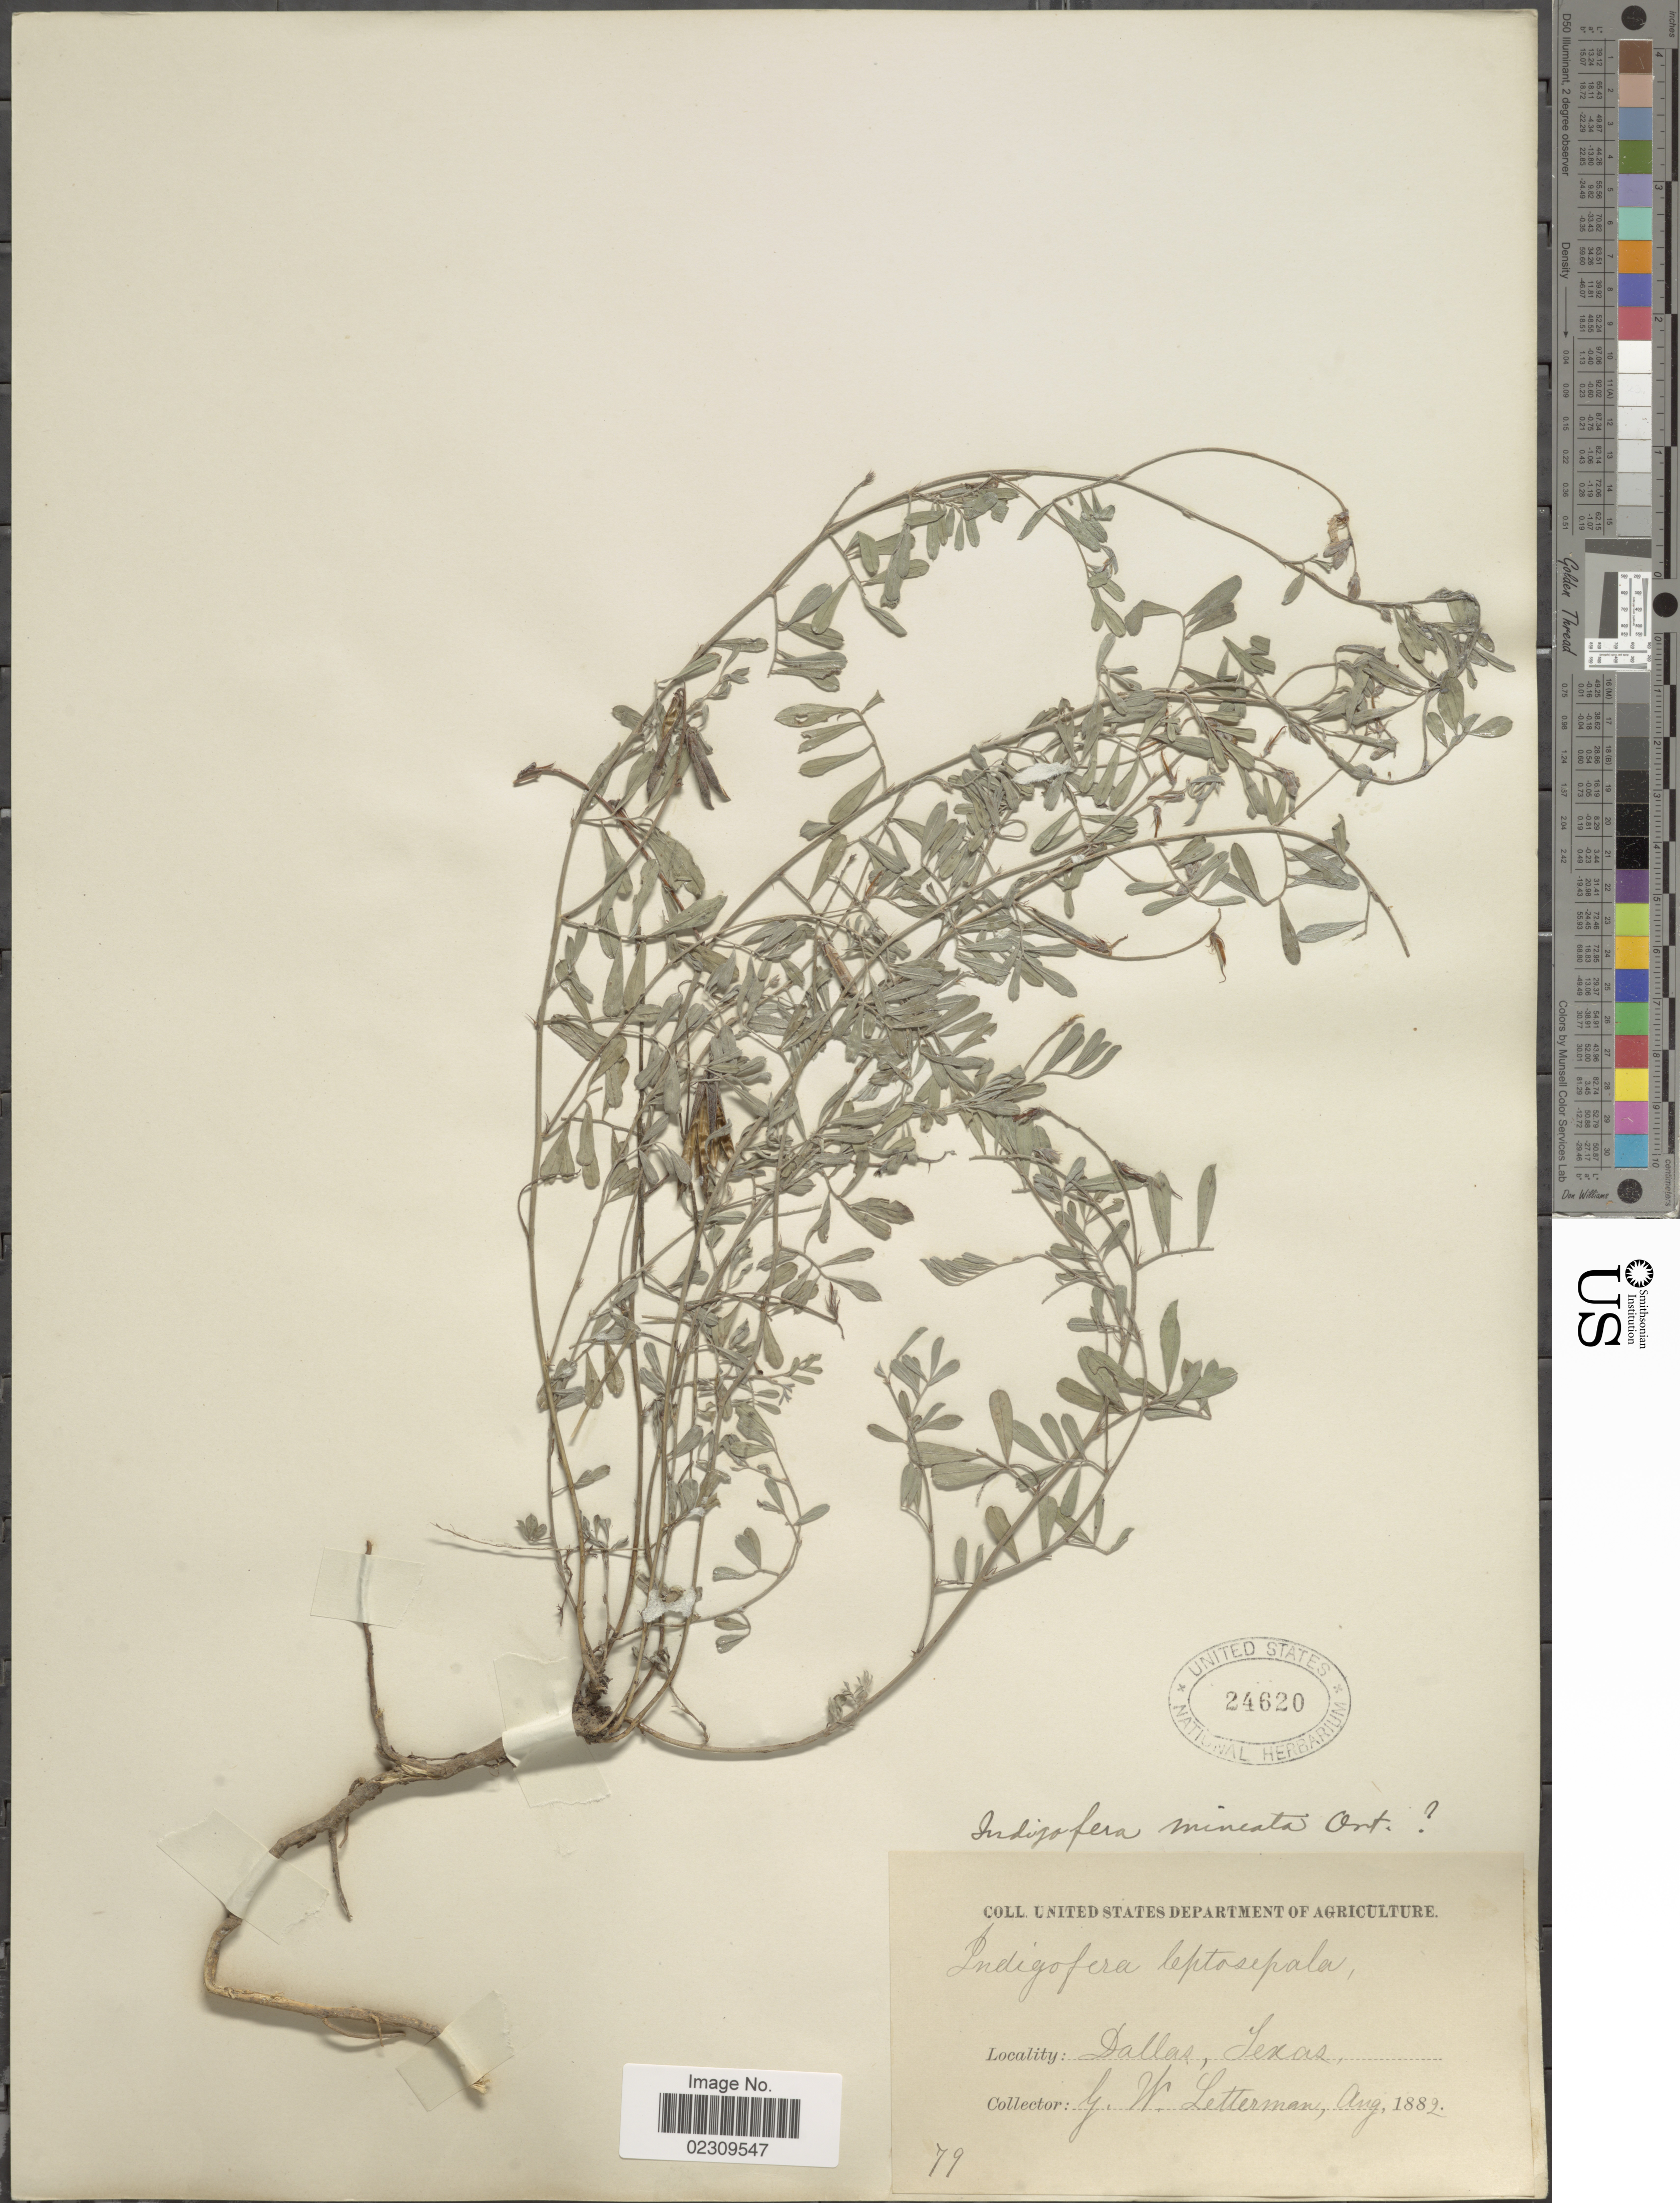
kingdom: Plantae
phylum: Tracheophyta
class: Magnoliopsida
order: Fabales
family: Fabaceae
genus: Indigofera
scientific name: Indigofera miniata var. leptosepala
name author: Ortega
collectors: G. W. Letterman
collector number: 79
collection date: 1882-08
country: United States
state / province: Texas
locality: Dallas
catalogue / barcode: US 24620